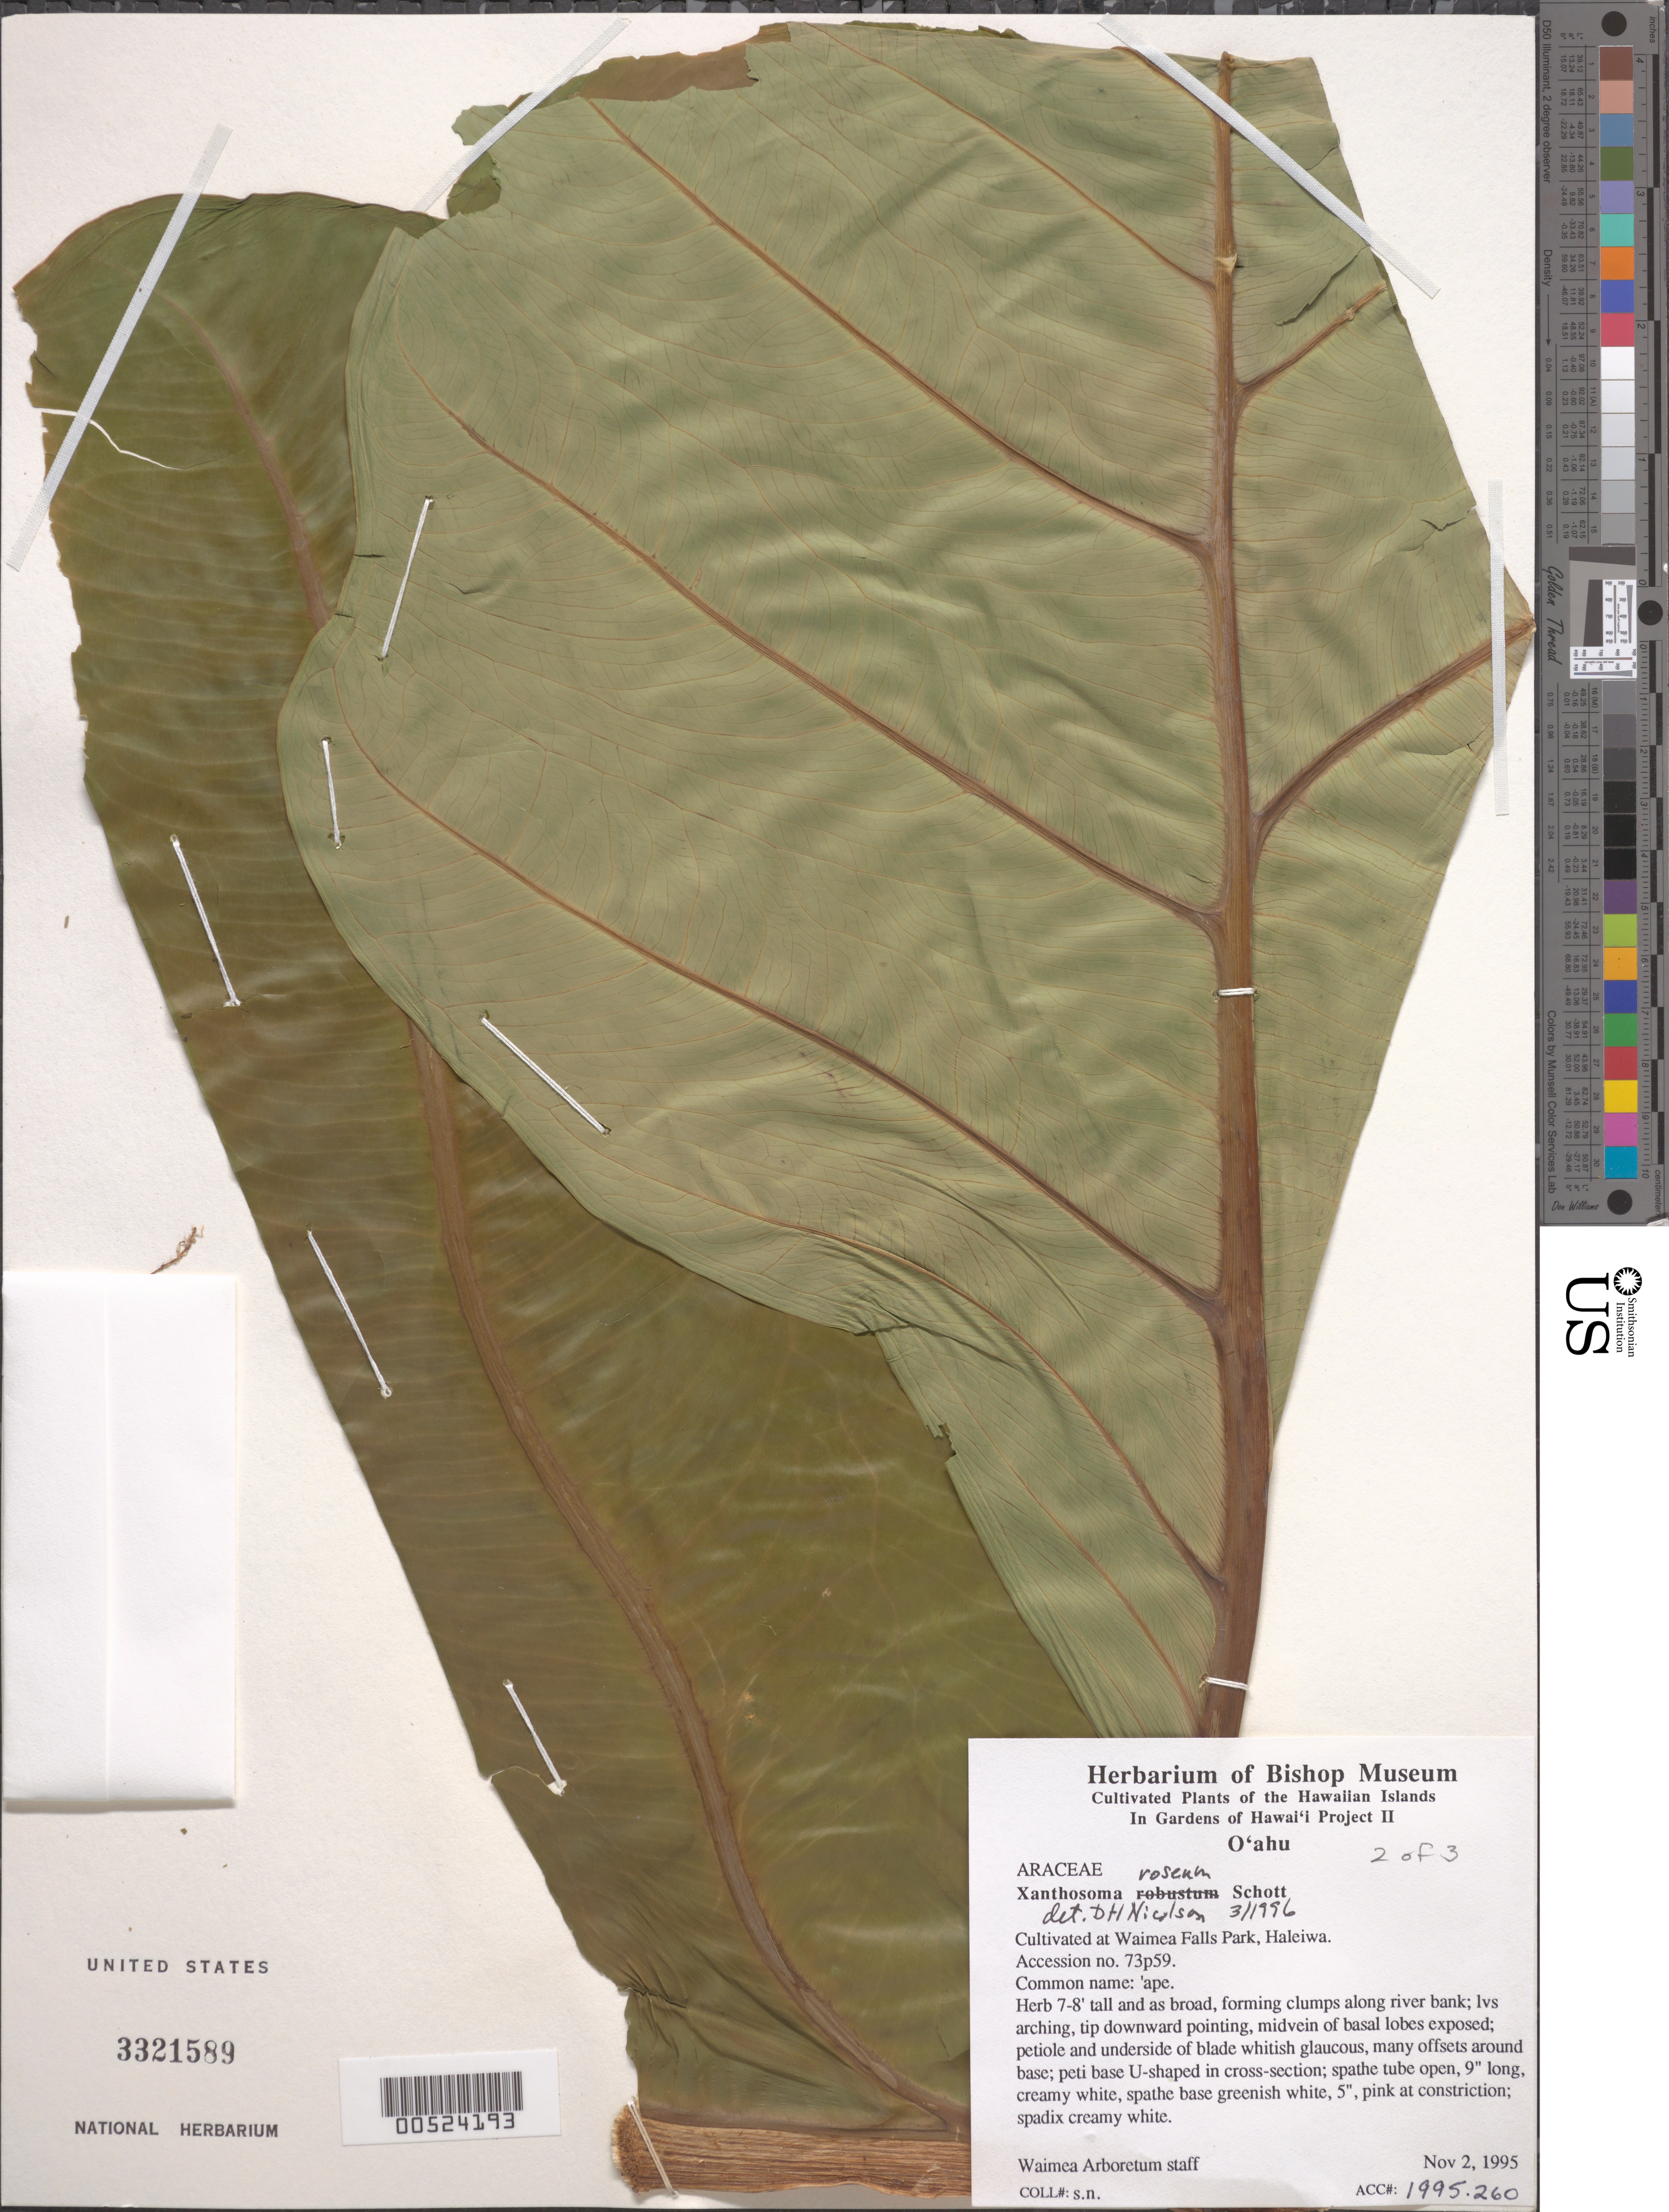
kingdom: Plantae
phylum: Tracheophyta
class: Liliopsida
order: Alismatales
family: Araceae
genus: Xanthosoma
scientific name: Xanthosoma robustum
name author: Schott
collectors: Waimea Arboretum Staff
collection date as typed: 2 Nov 1995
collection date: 1995-11-02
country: United States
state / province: Hawaii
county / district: Honolulu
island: Oahu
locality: Waimea Falls Park, Haleiwa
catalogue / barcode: US 3321589